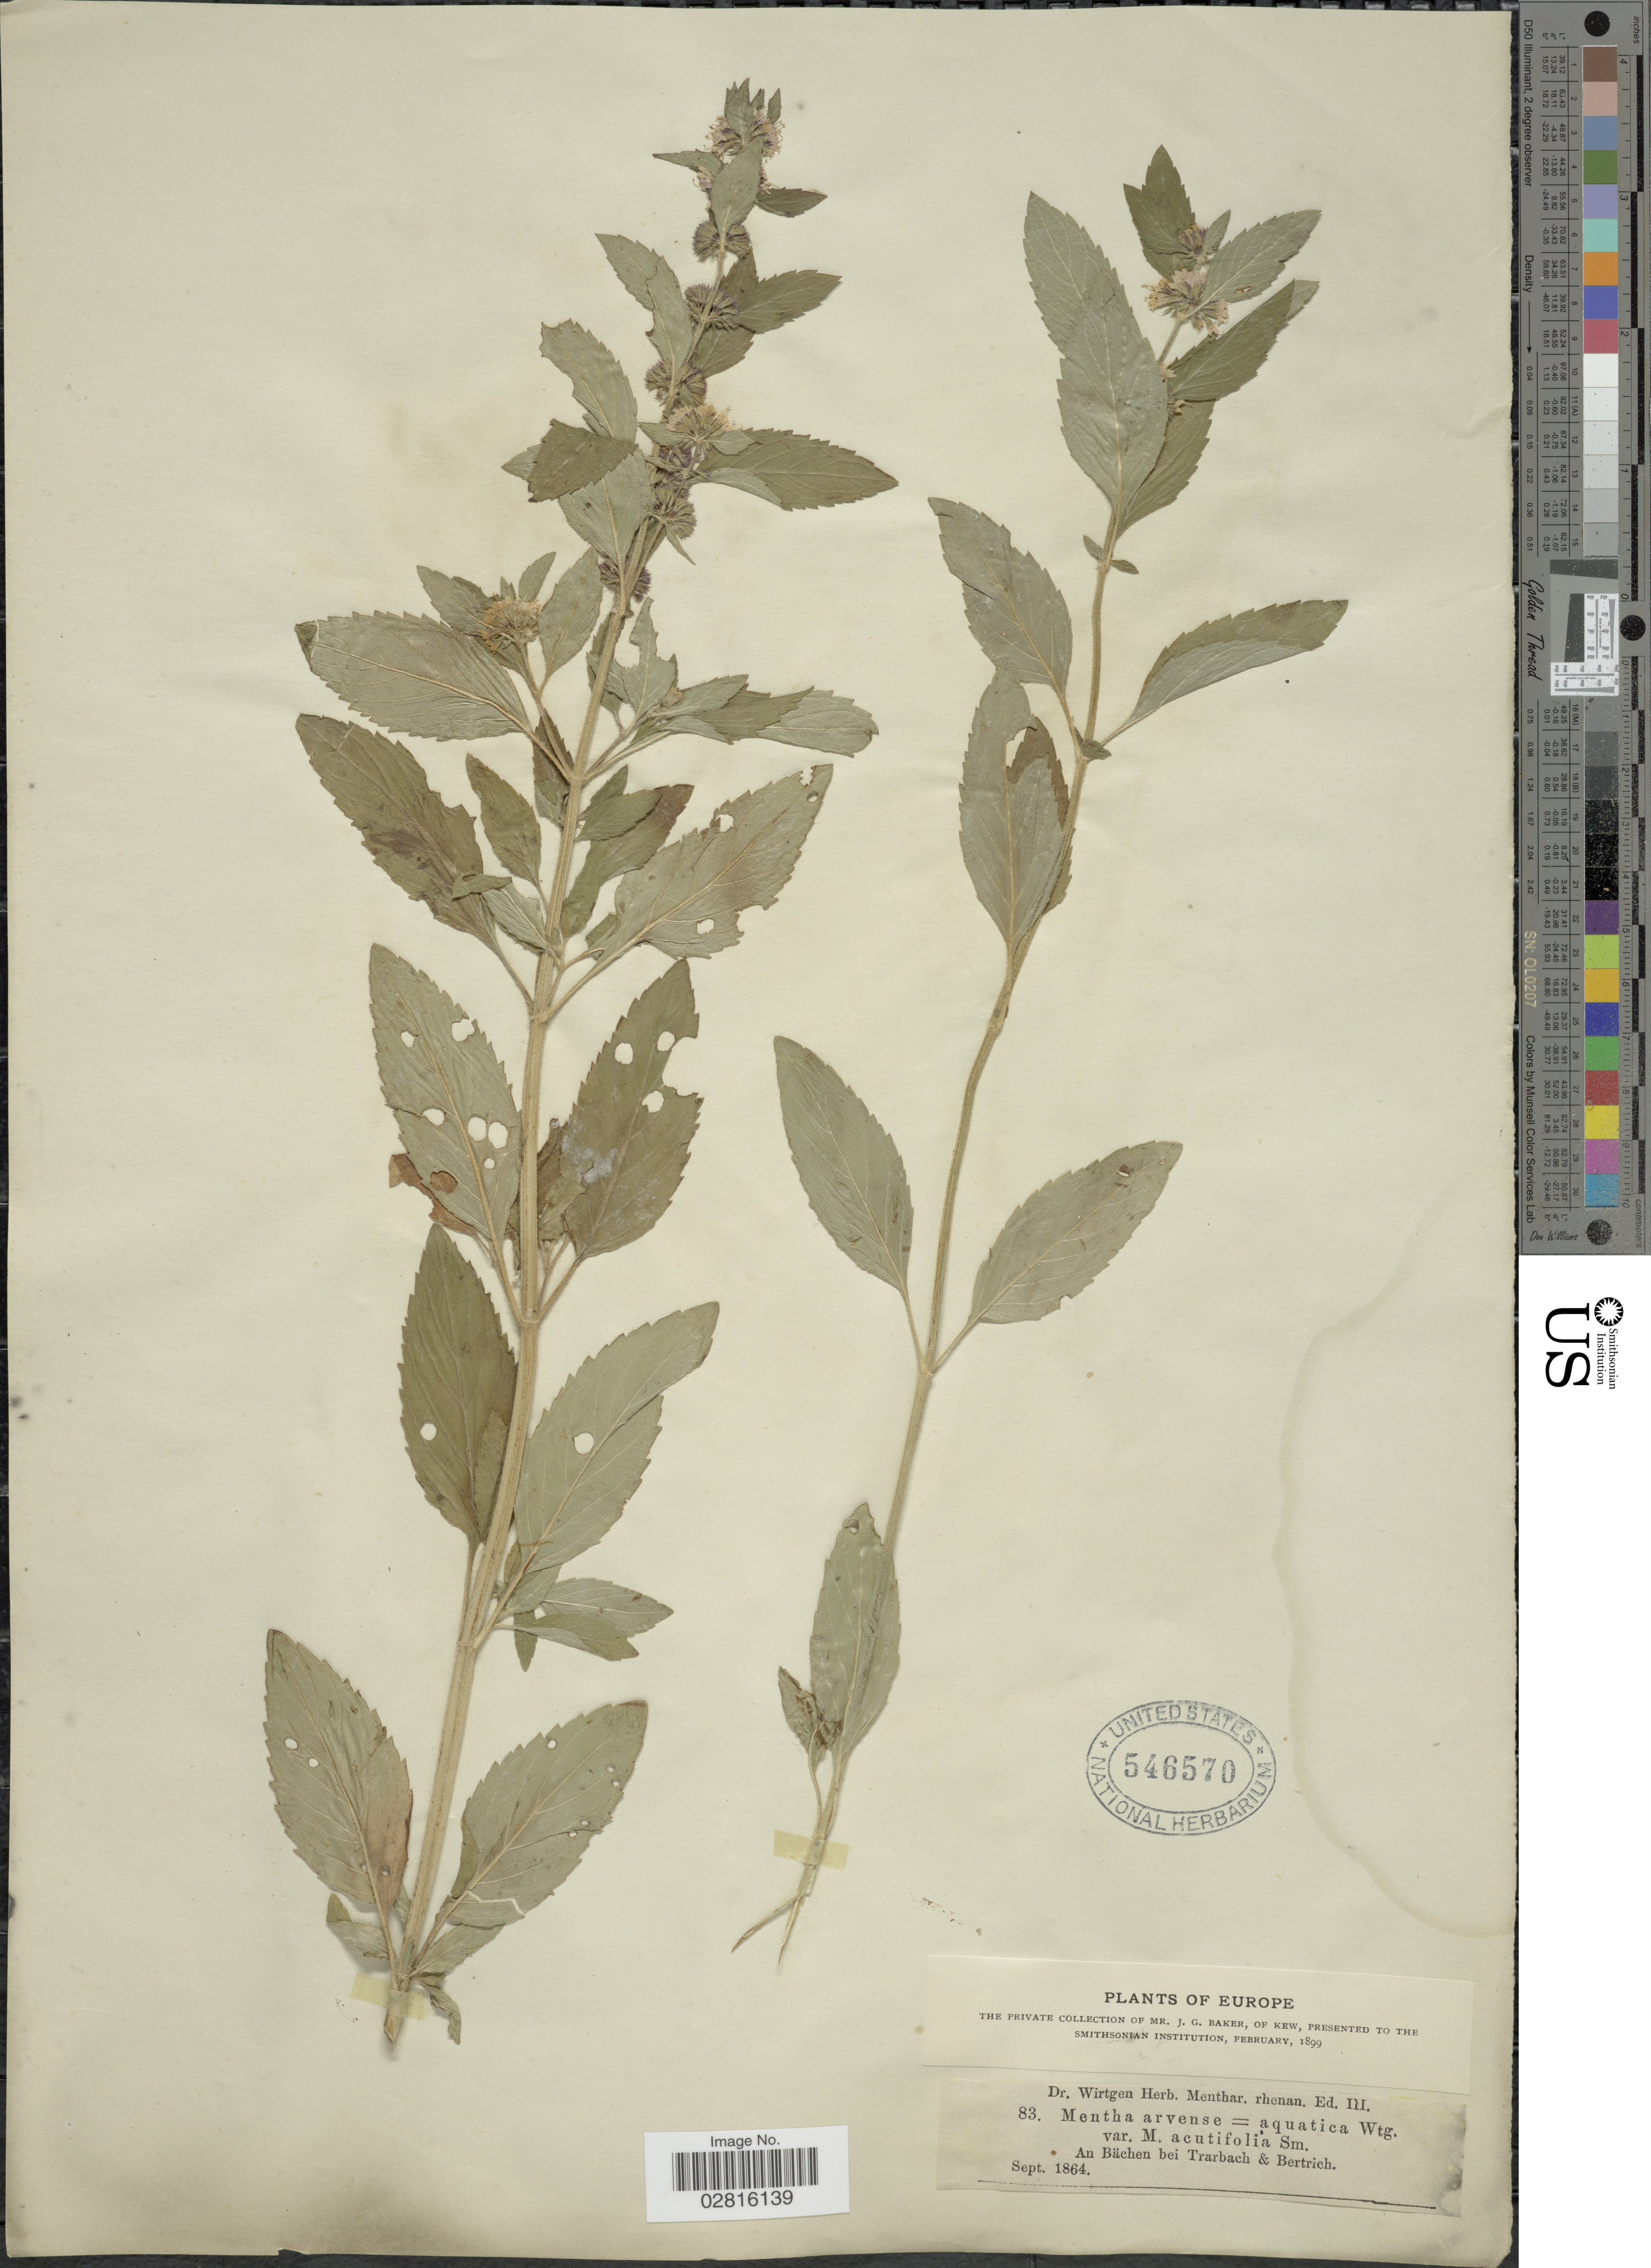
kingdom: Plantae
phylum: Tracheophyta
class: Magnoliopsida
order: Lamiales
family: Lamiaceae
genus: Mentha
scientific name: Mentha aquatica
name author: L.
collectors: Wirtgen, --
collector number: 83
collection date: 1864-09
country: Germany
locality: An Bächen bei Trarbach & Bertrich.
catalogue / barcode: US 546570